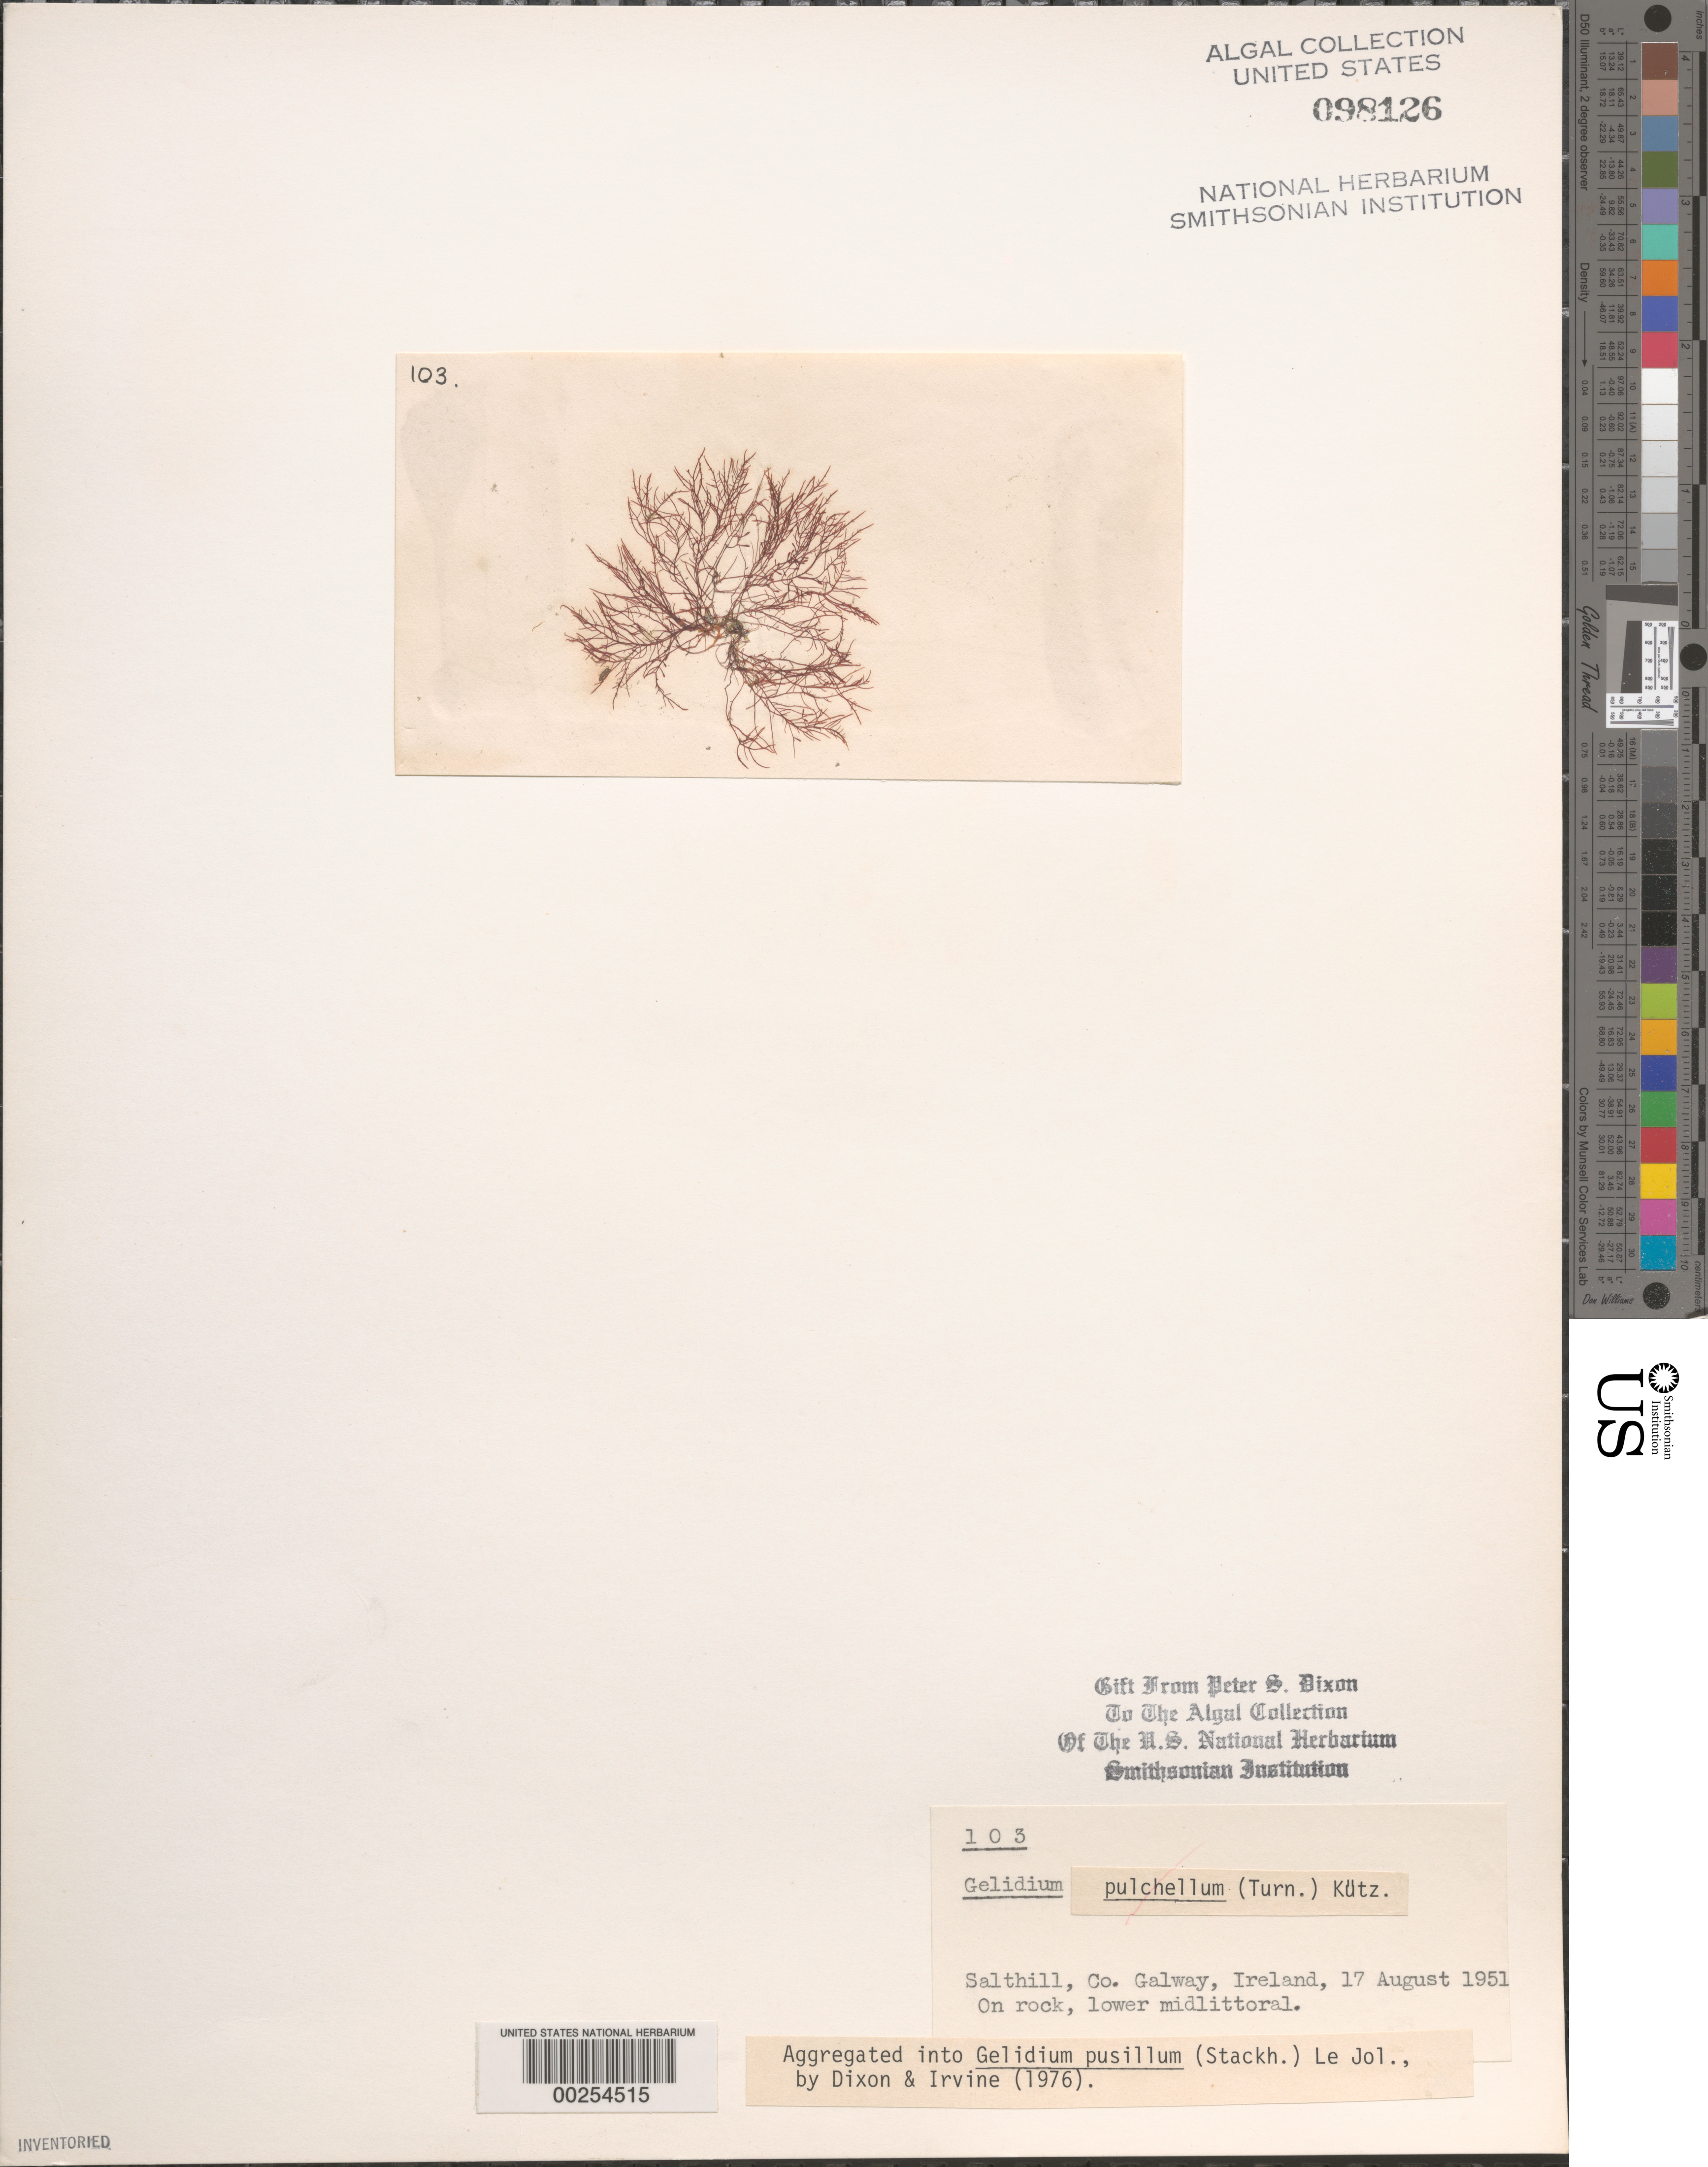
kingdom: Plantae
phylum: Rhodophyta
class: Florideophyceae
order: Gelidiales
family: Gelidiaceae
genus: Gelidium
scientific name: Gelidium pusillum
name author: (Stackh.) Le Jol.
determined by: Dixon, P. S.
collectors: P. S. Dixon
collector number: PSD 103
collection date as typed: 17 Aug 1951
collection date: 1951-08-17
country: Ireland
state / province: Connaught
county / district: Galway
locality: Salthill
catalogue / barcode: US 98126